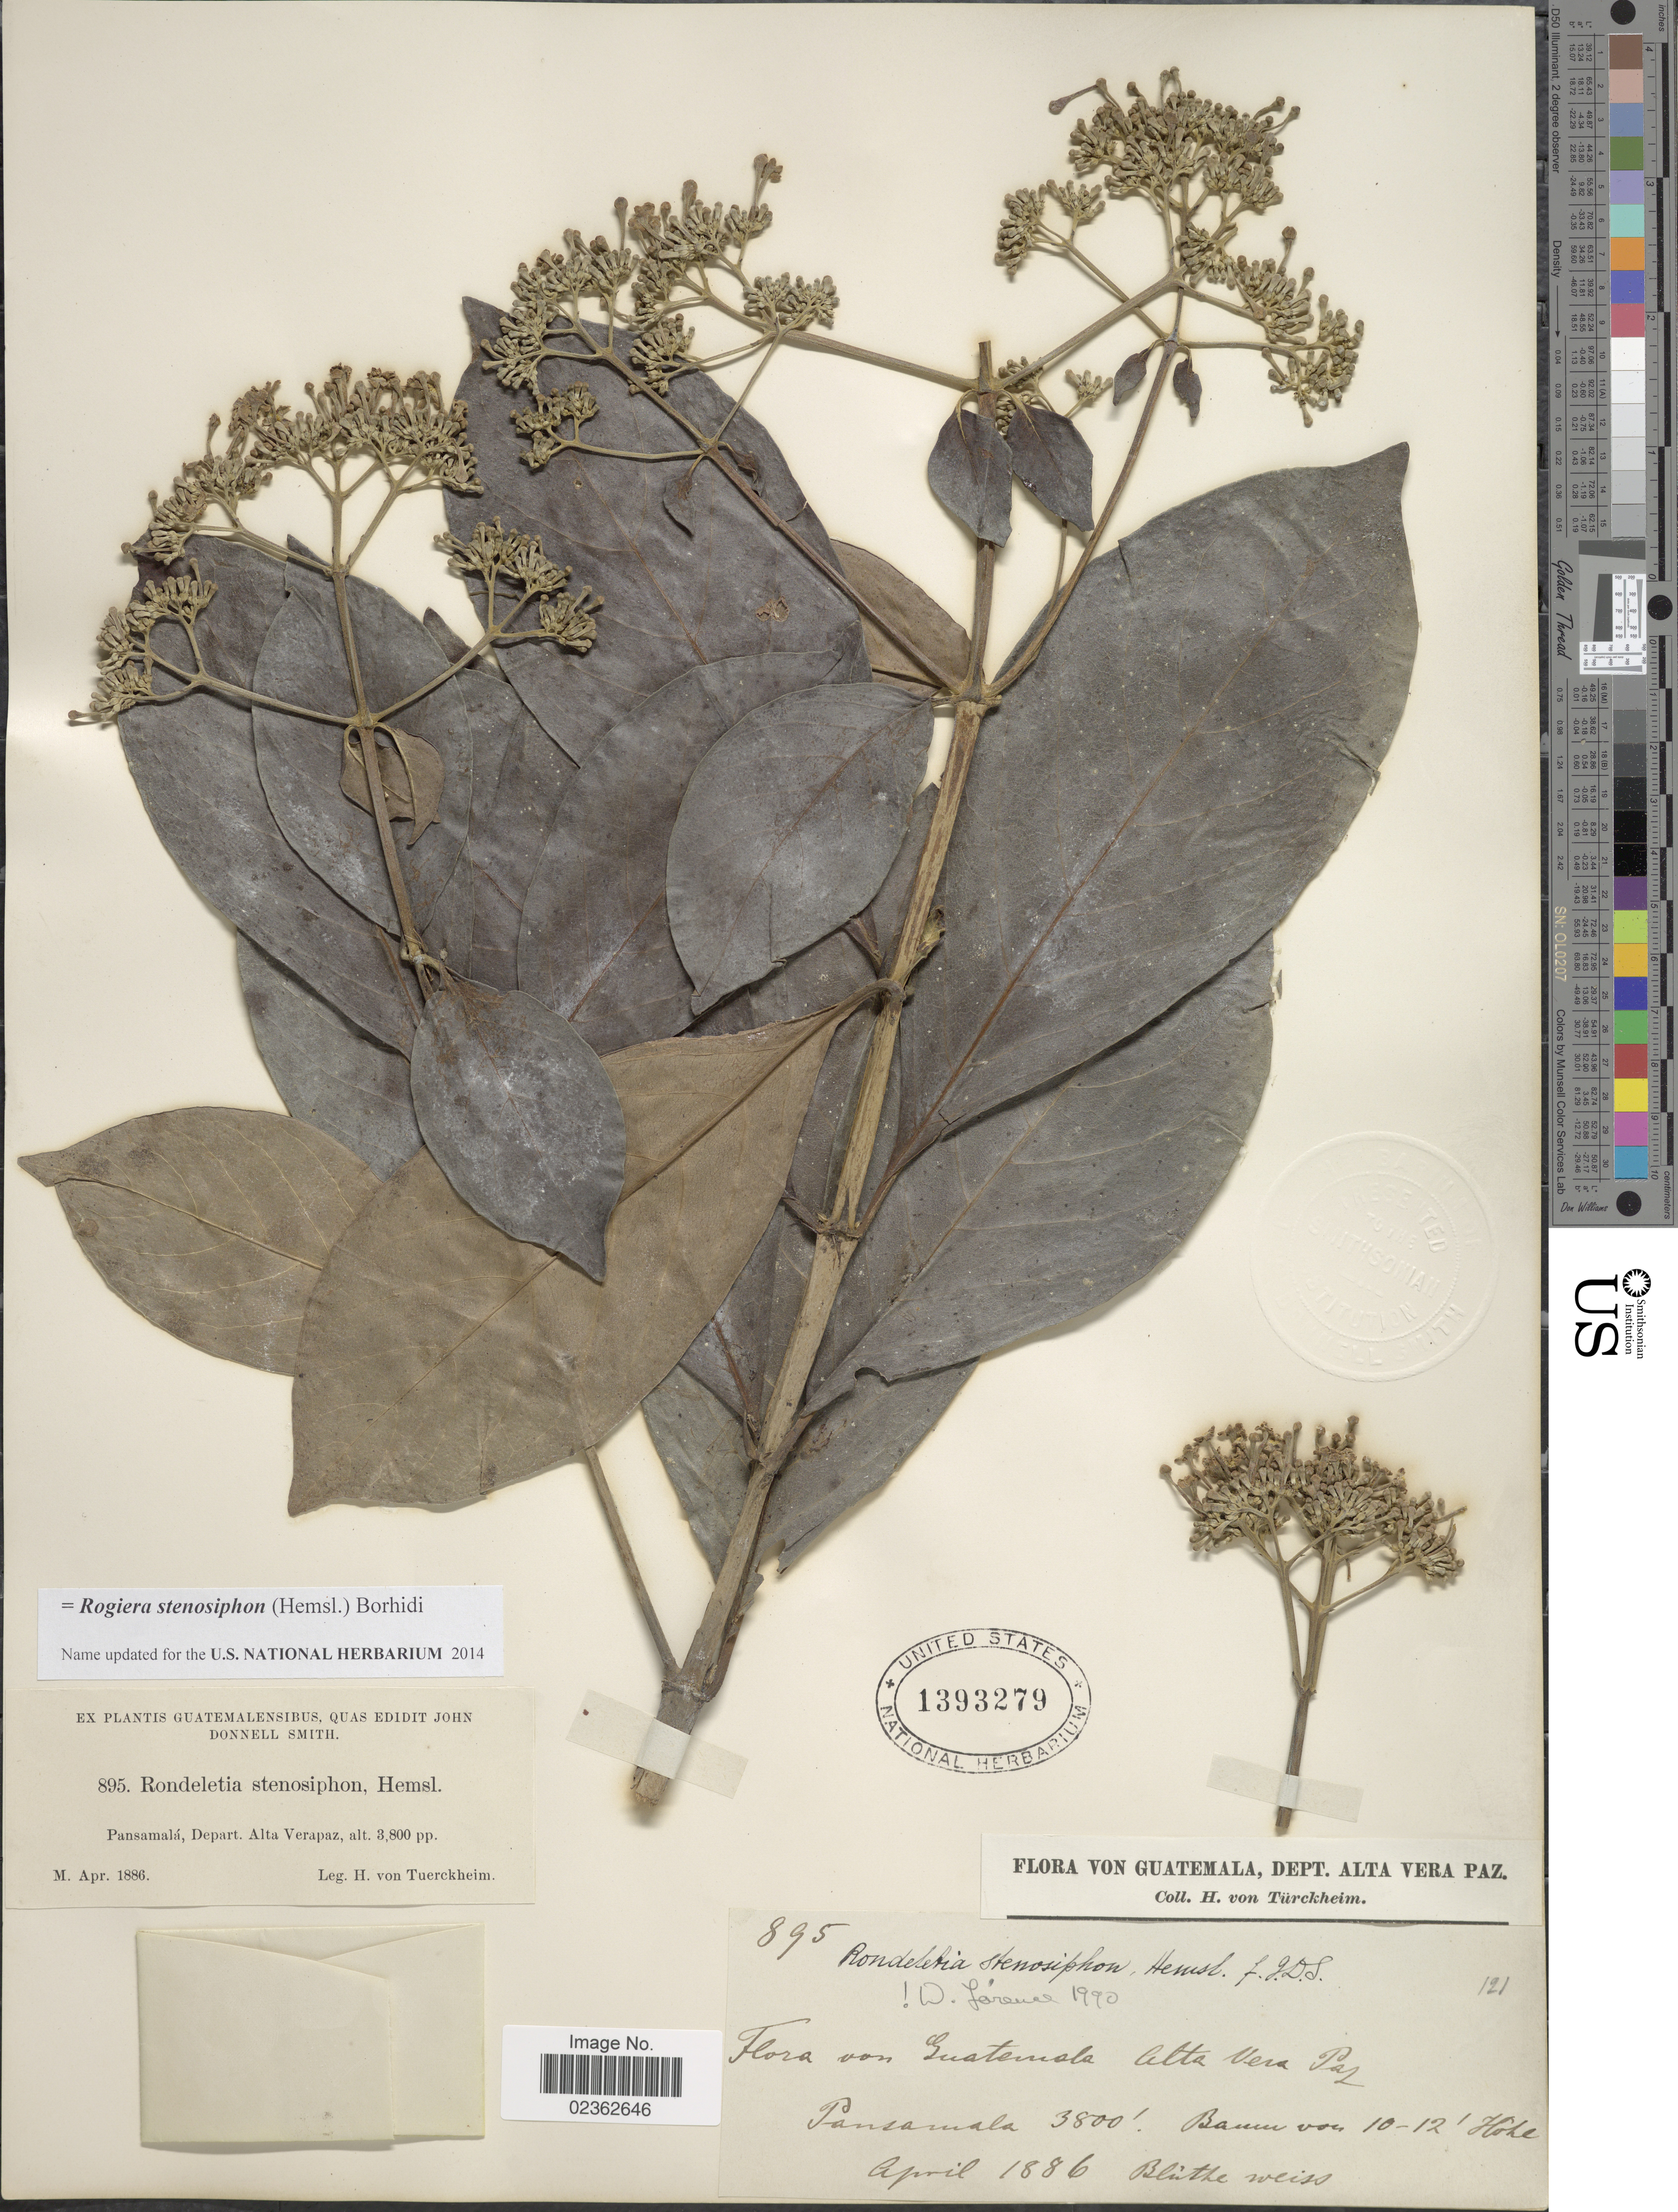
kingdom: Plantae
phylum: Tracheophyta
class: Magnoliopsida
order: Gentianales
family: Rubiaceae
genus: Rogiera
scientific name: Rogiera stenosiphon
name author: (Hemsl.) Borhidi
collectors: H. von Tuerckheim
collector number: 895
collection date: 1886-04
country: Guatemala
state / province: Alta Verapaz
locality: Pansamala, Depart. Alta Verapaz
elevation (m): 1158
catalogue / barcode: US 1393279